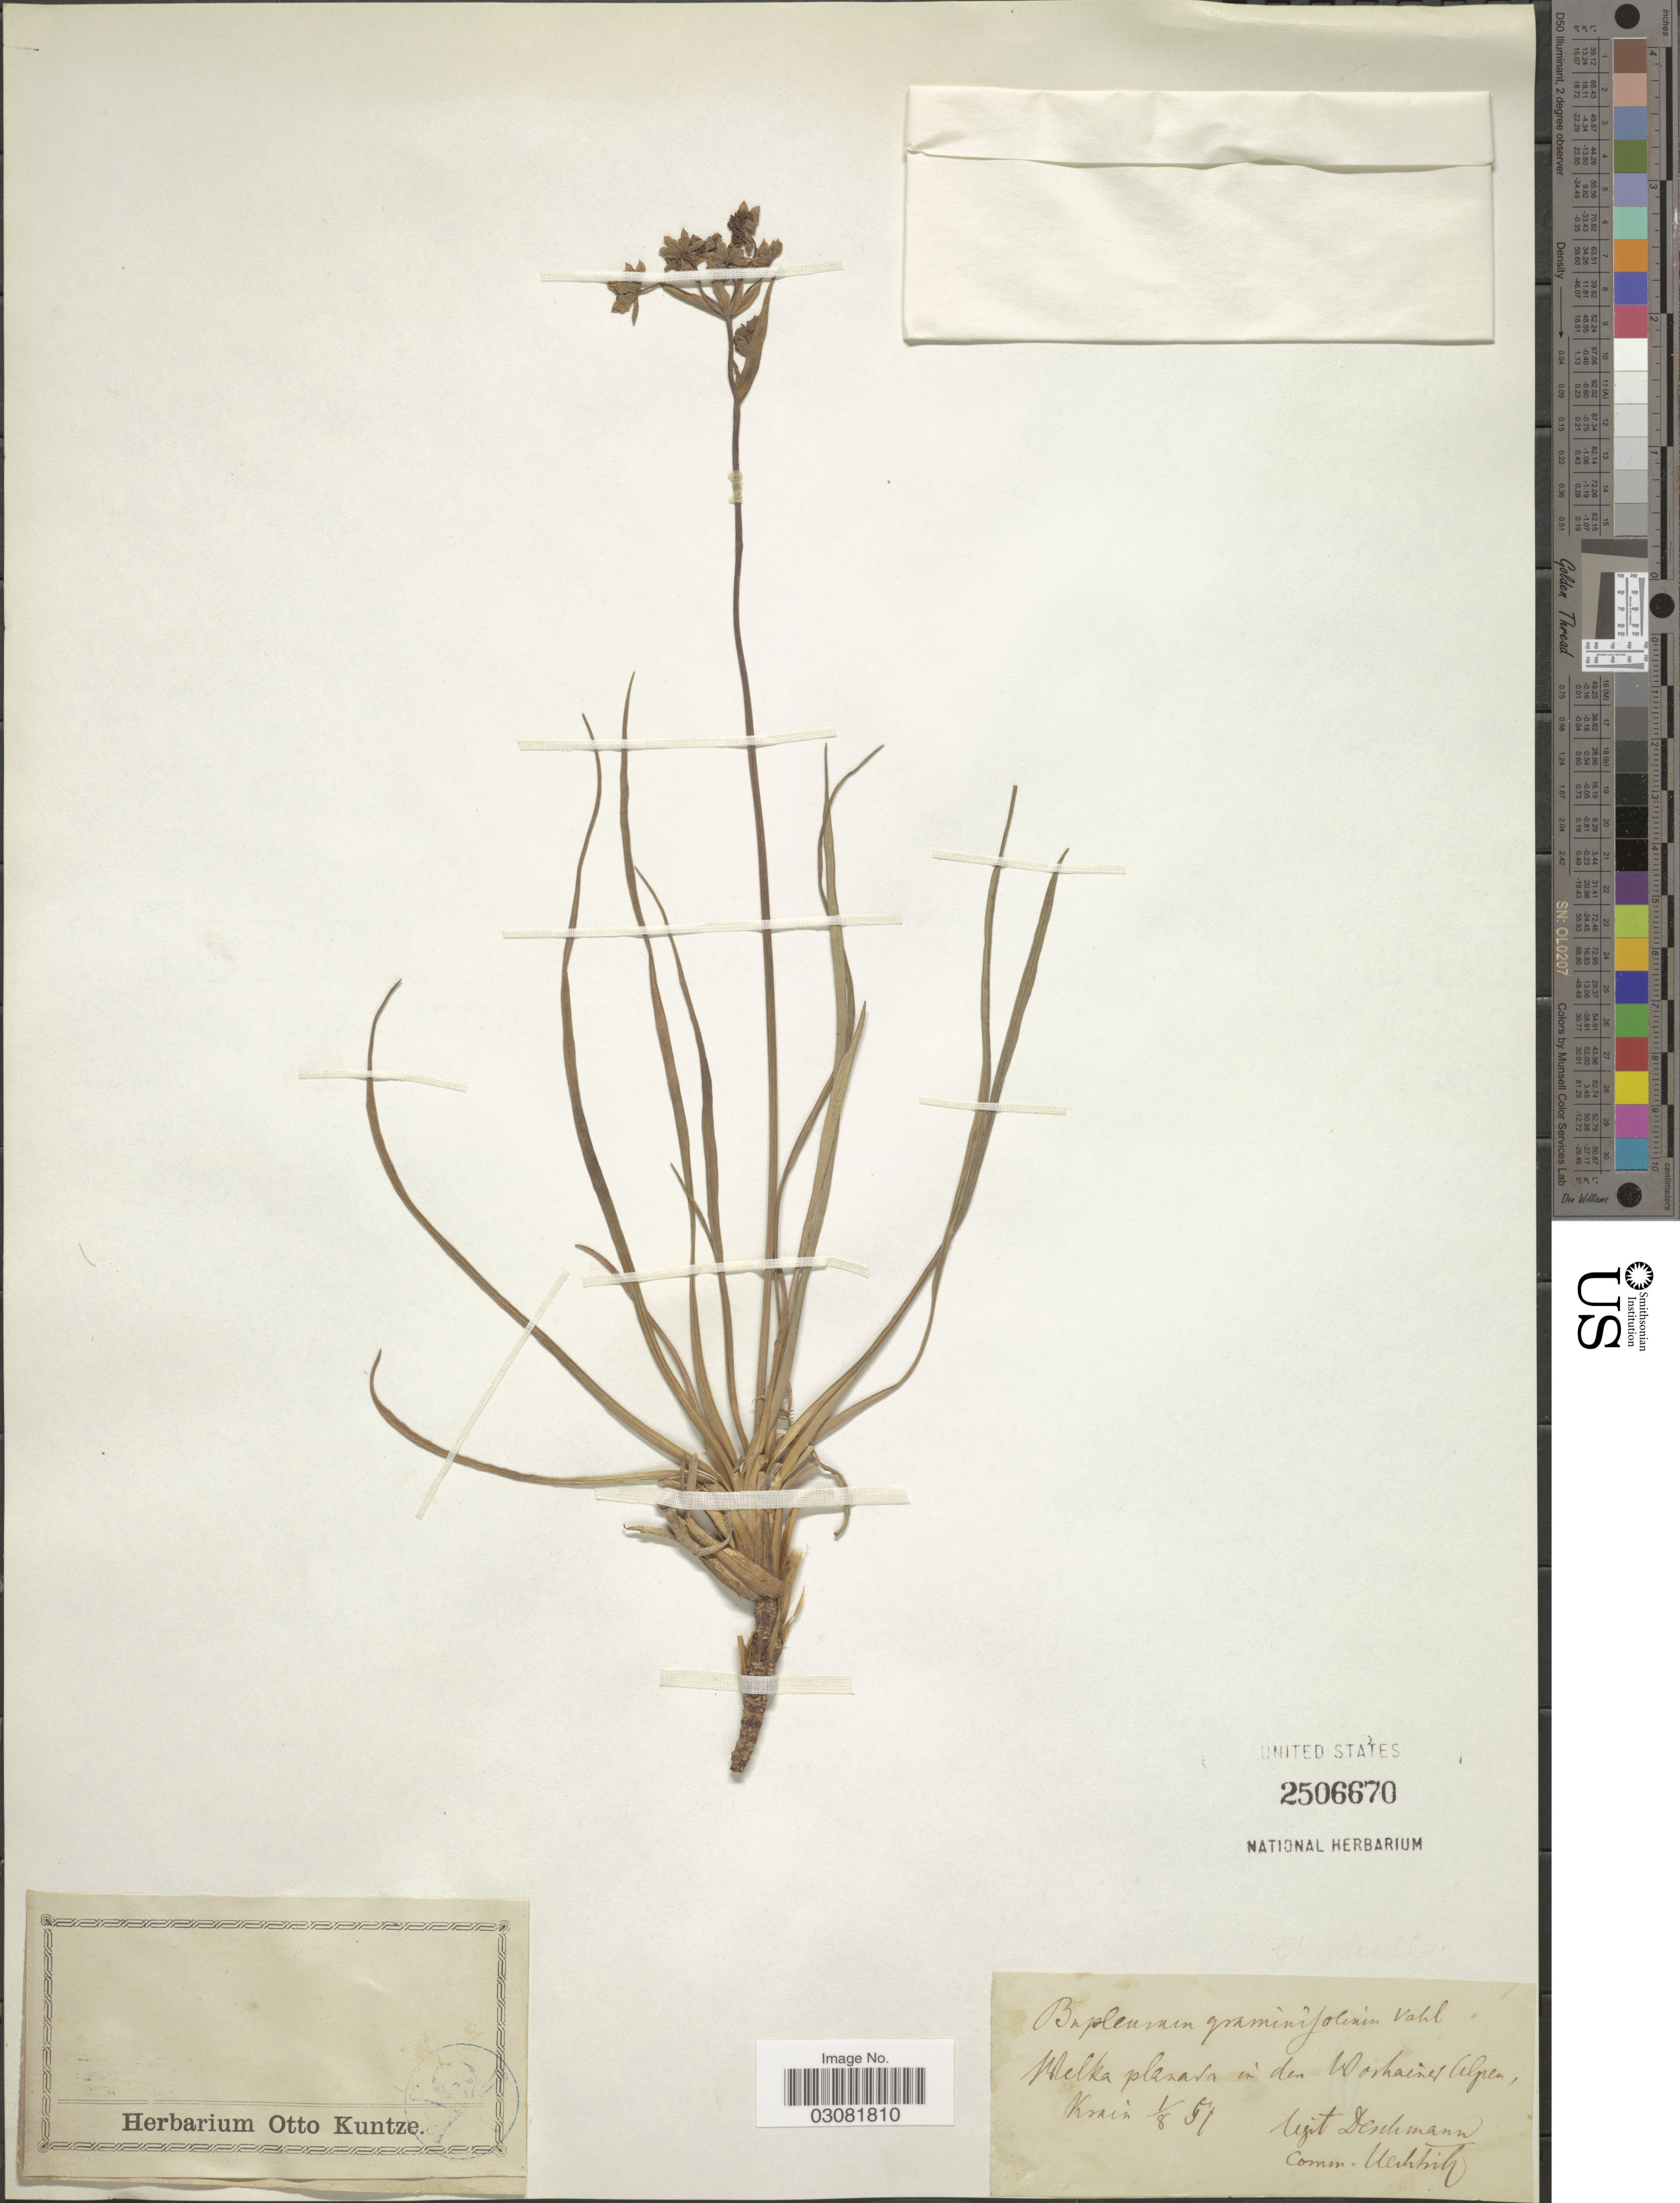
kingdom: Plantae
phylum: Tracheophyta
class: Magnoliopsida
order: Apiales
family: Apiaceae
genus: Bupleurum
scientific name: Bupleurum graminifolium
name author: Vahl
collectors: Deschmann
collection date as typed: Transcribed d/m/y: 1/8/57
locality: Melka [interpreted] planava [interpreted] in den Woshainer [interpreted] Alpen, Krain [interpreted].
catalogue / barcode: US 2506670